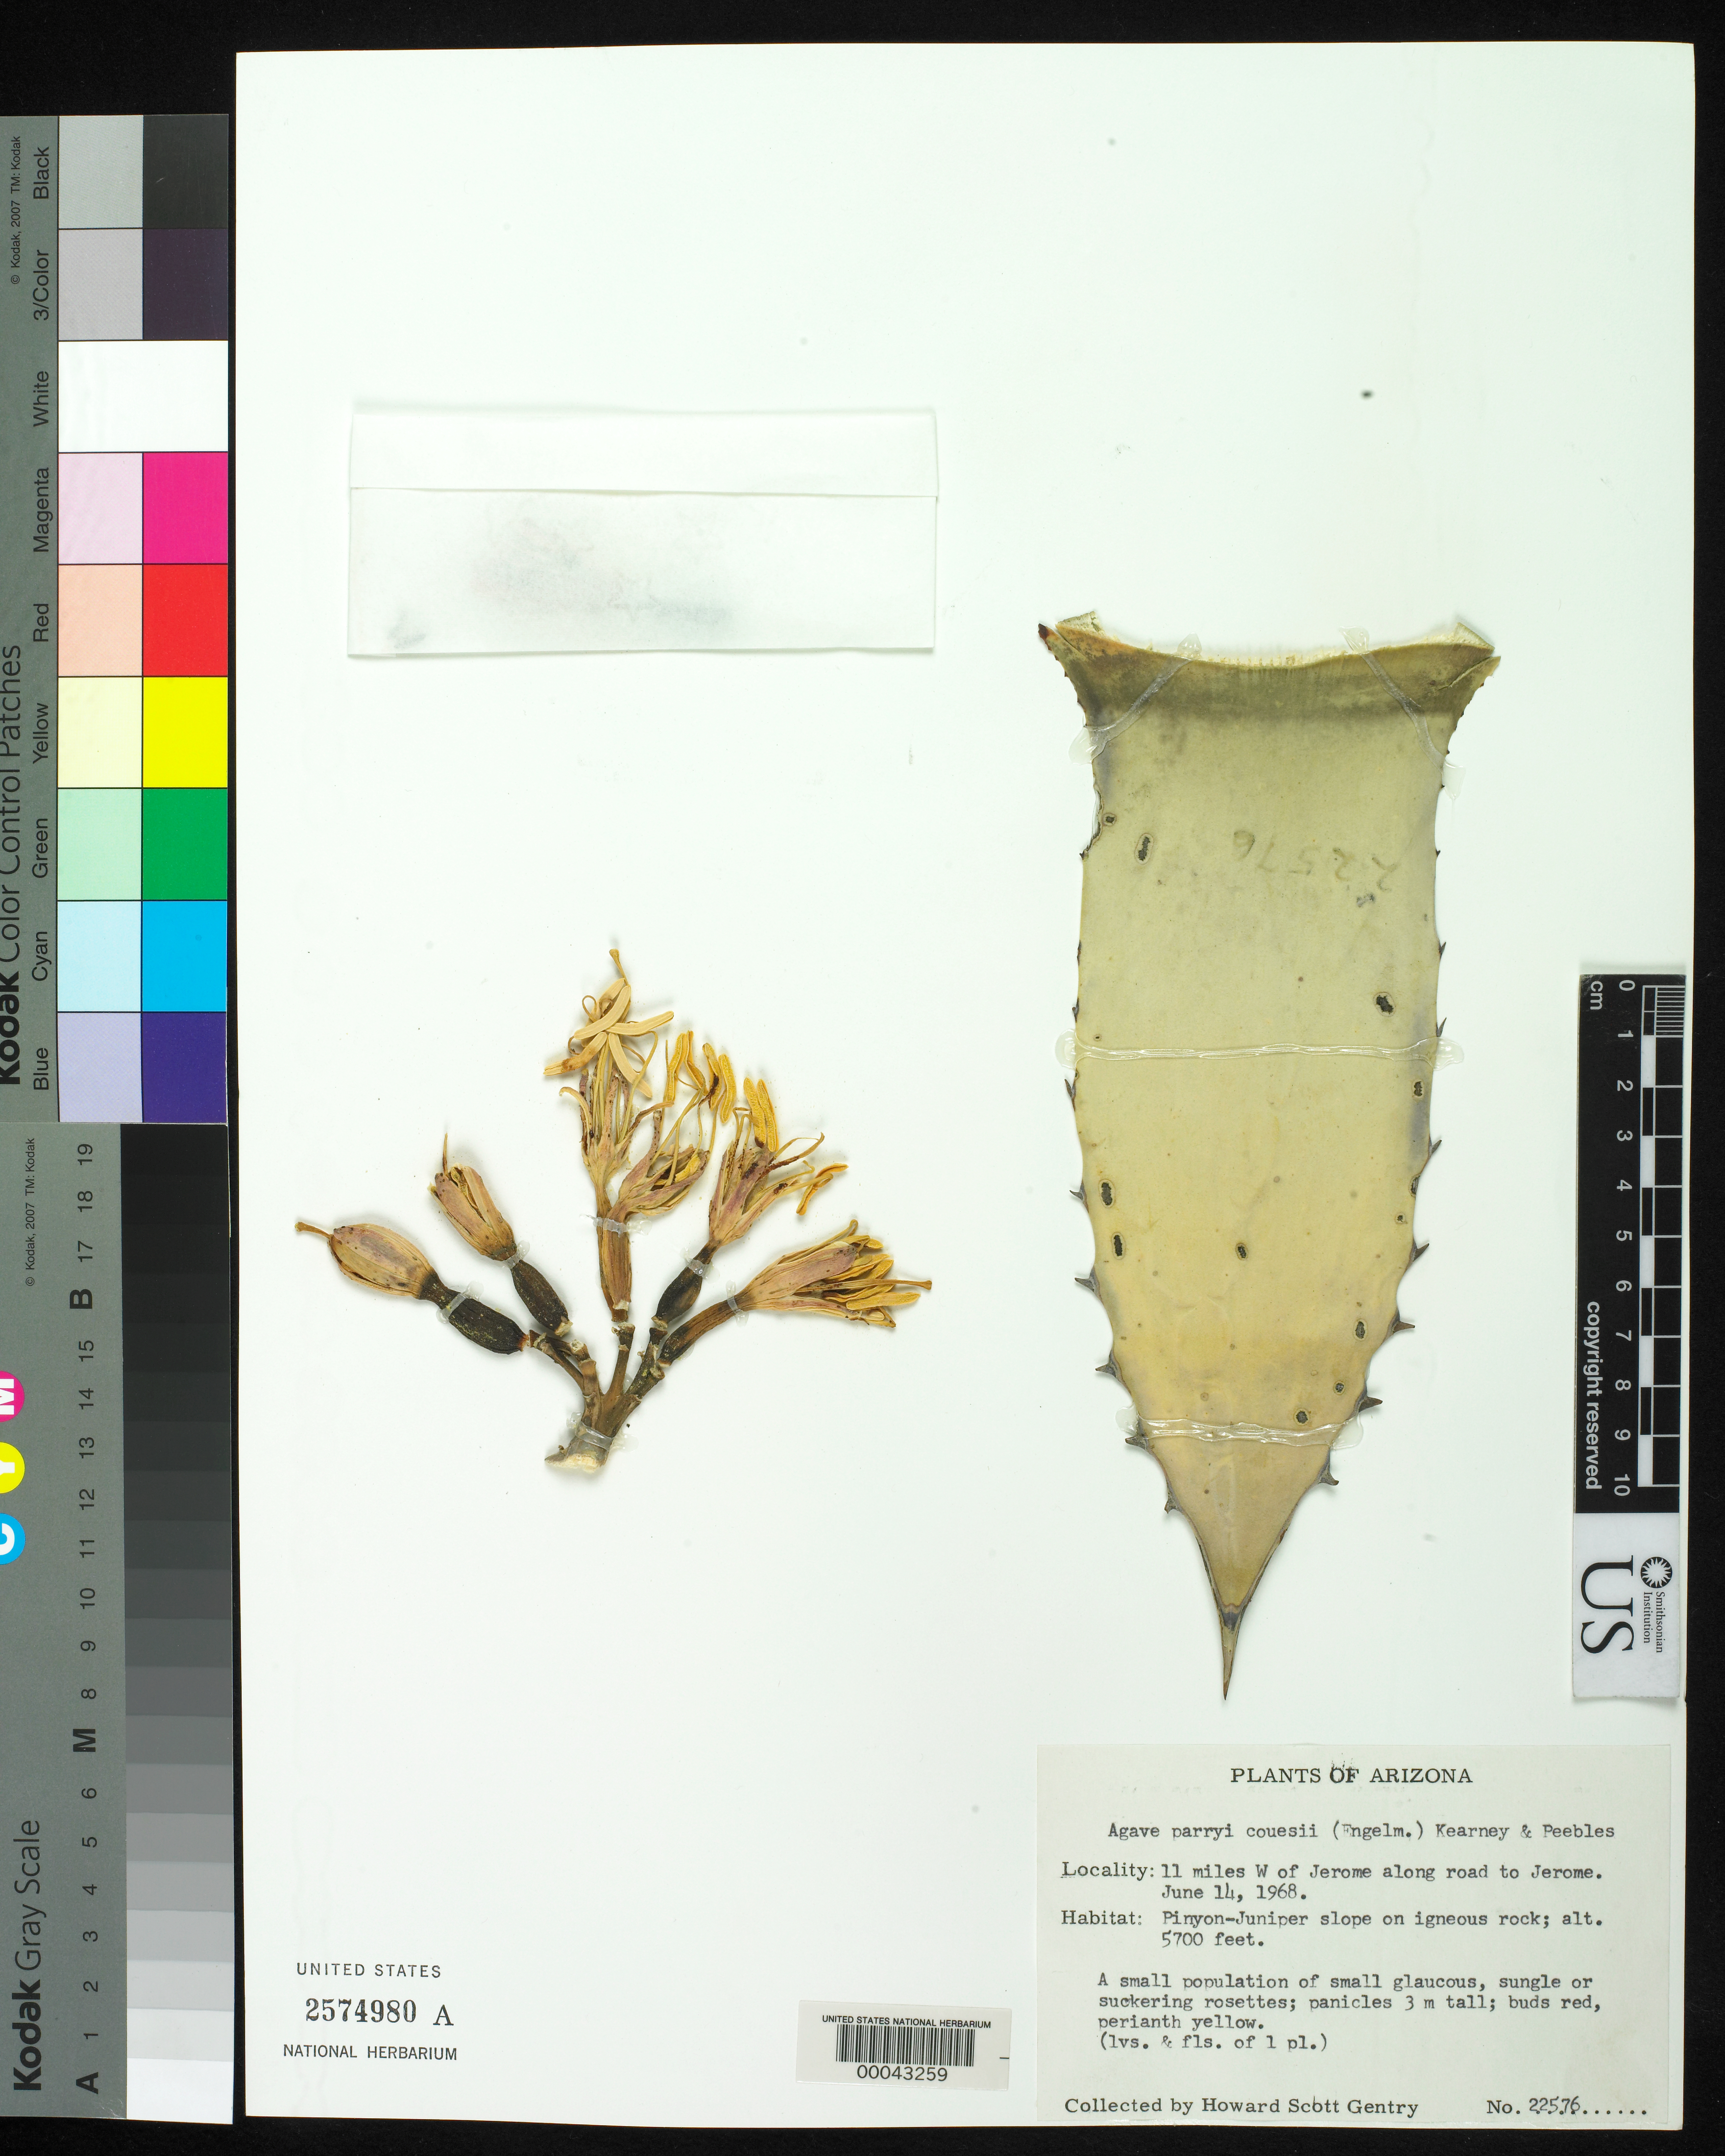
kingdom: Plantae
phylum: Tracheophyta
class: Liliopsida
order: Asparagales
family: Asparagaceae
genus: Agave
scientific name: Agave parryi var. couesii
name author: (Engelm. ex Trel.) Kearney & Peebles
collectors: H. S. Gentry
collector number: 22576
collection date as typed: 14 Jun 1968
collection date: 1968-06-14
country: United States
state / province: Arizona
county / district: Yavapai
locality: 11 mi w of jerome along road to jerome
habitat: Pinyon-juniper slope on igneous rock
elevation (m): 1737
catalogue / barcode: US 2574980A